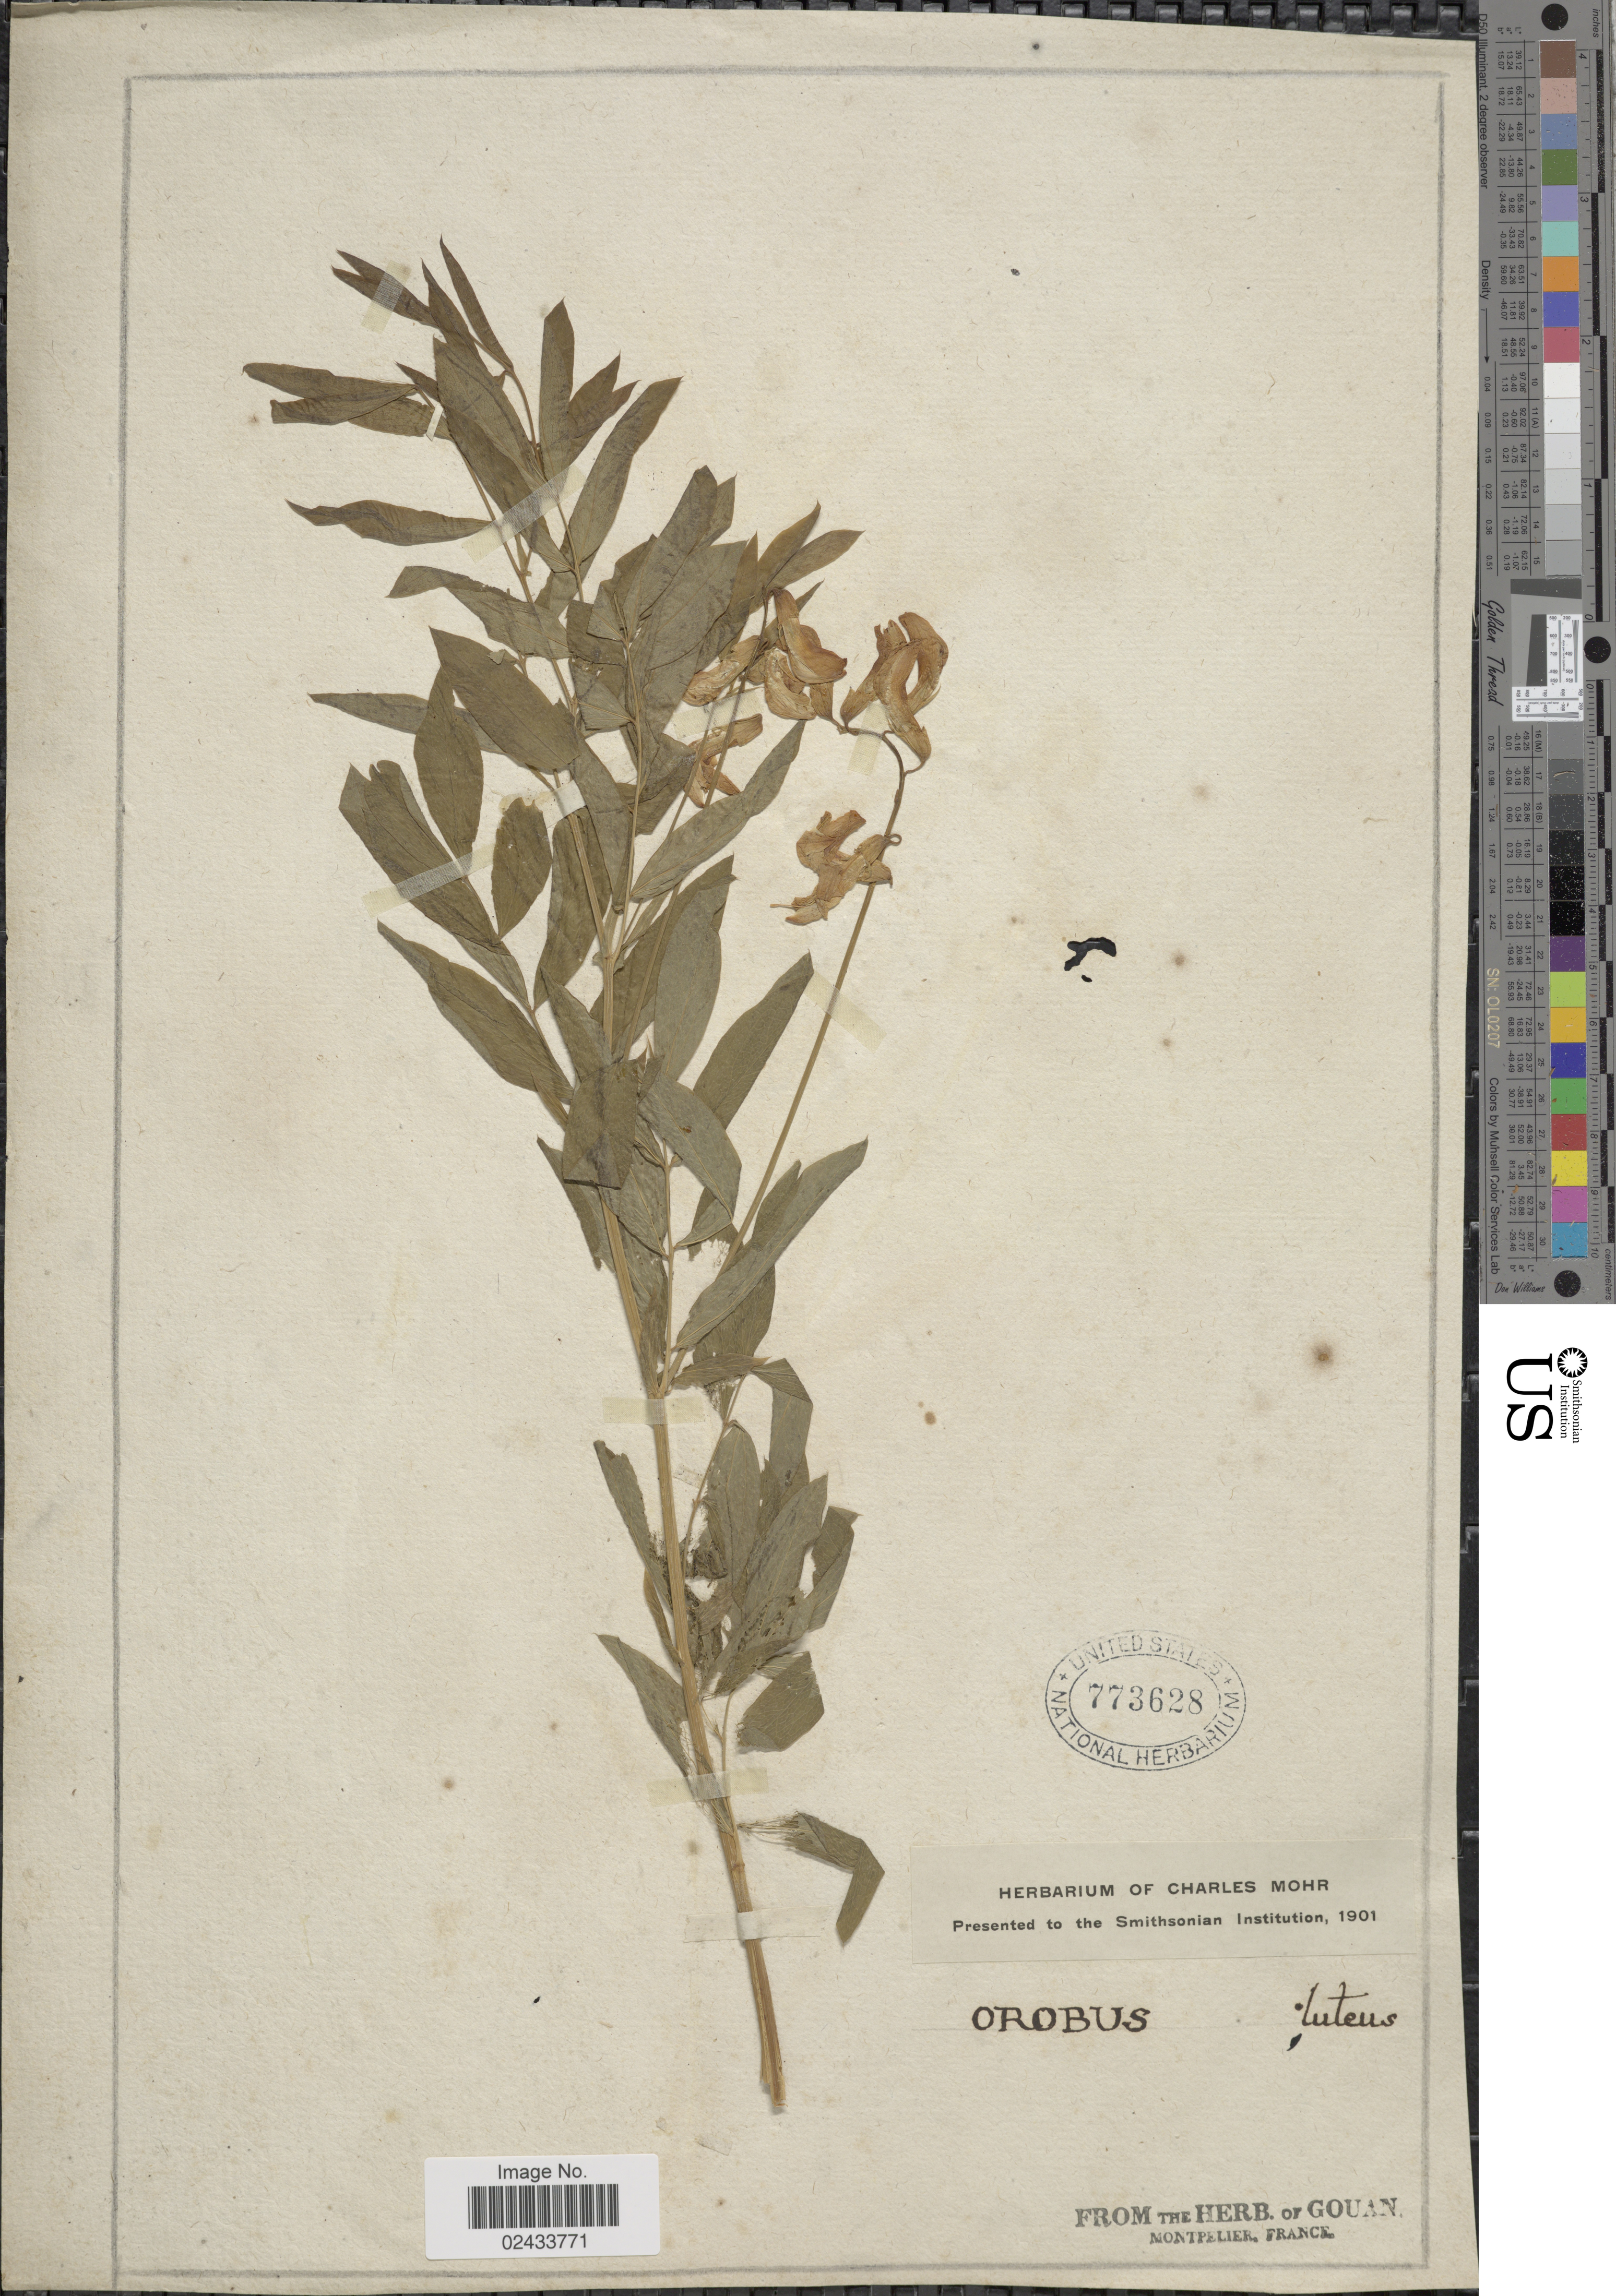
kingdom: Plantae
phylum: Tracheophyta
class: Magnoliopsida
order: Fabales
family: Fabaceae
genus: Lathyrus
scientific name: Lathyrus sp.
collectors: ex herb. Gouan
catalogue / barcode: US 773628